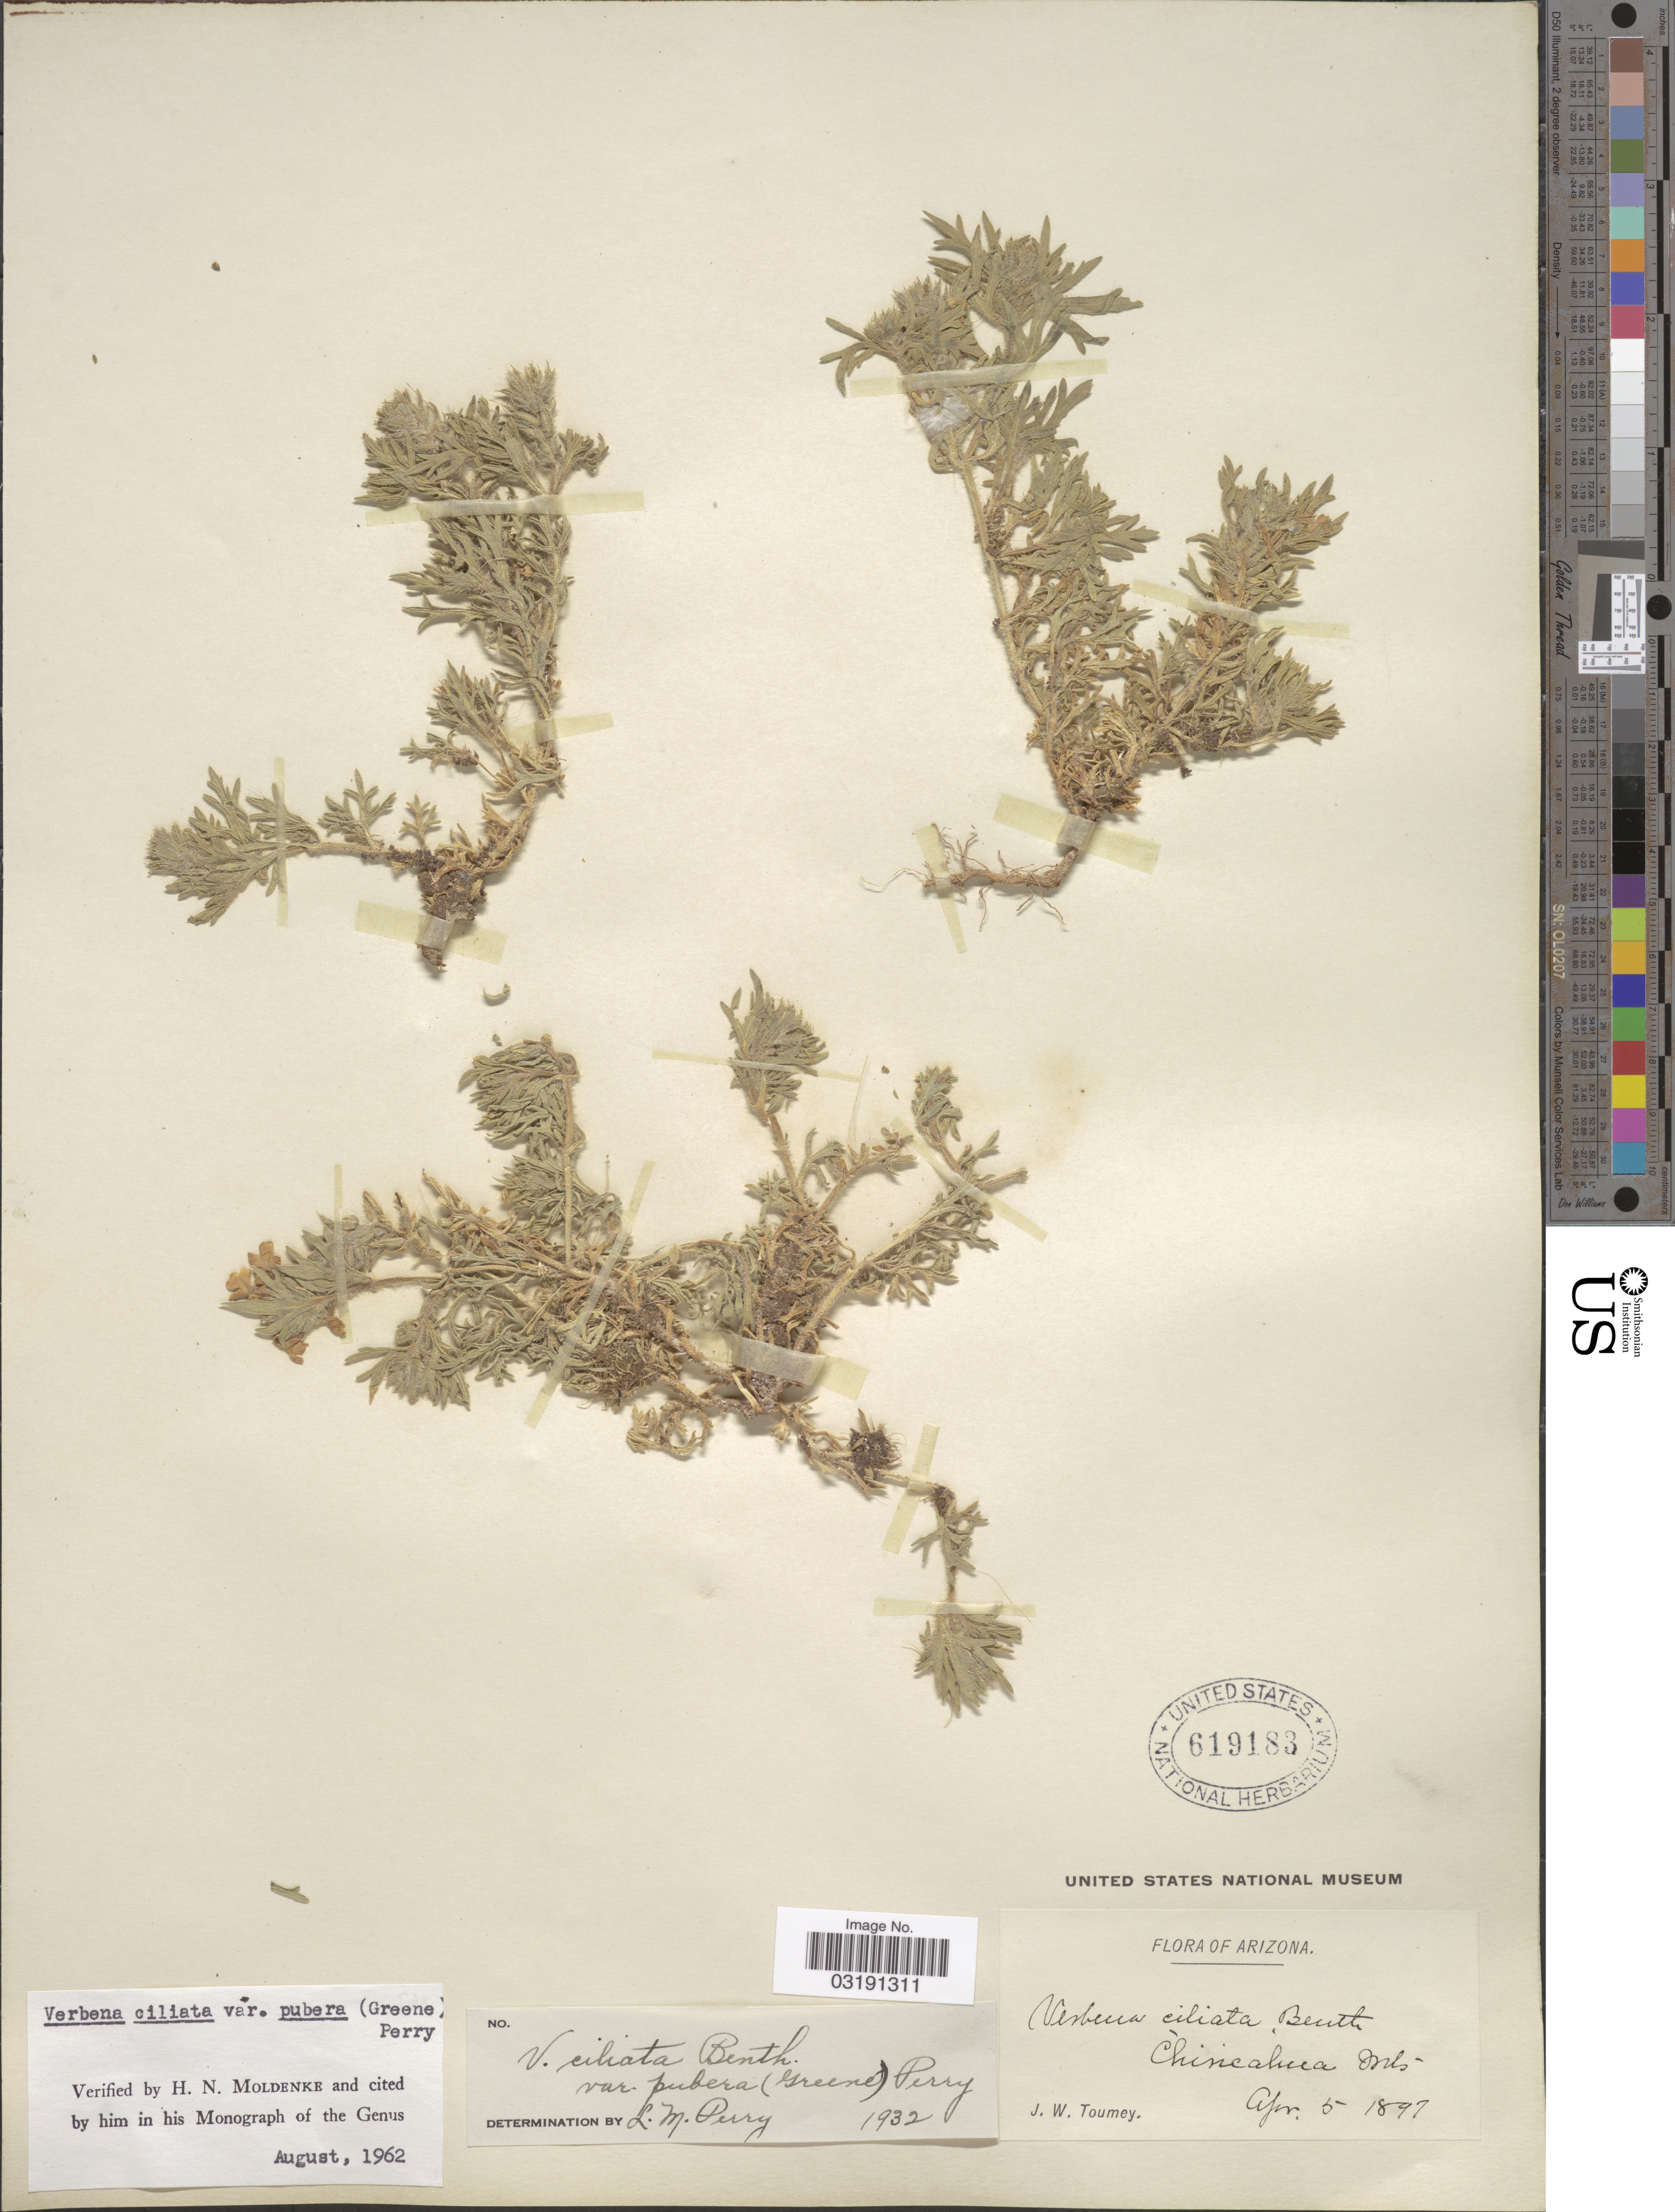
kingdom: Plantae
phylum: Tracheophyta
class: Magnoliopsida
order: Lamiales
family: Verbenaceae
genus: Verbena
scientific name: Verbena ciliata var. pubera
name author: (Greene) L.M. Perry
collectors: J. W. Toumey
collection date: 1897-04-05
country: United States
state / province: Arizona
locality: Chiricahua Mts.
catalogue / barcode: US 619183